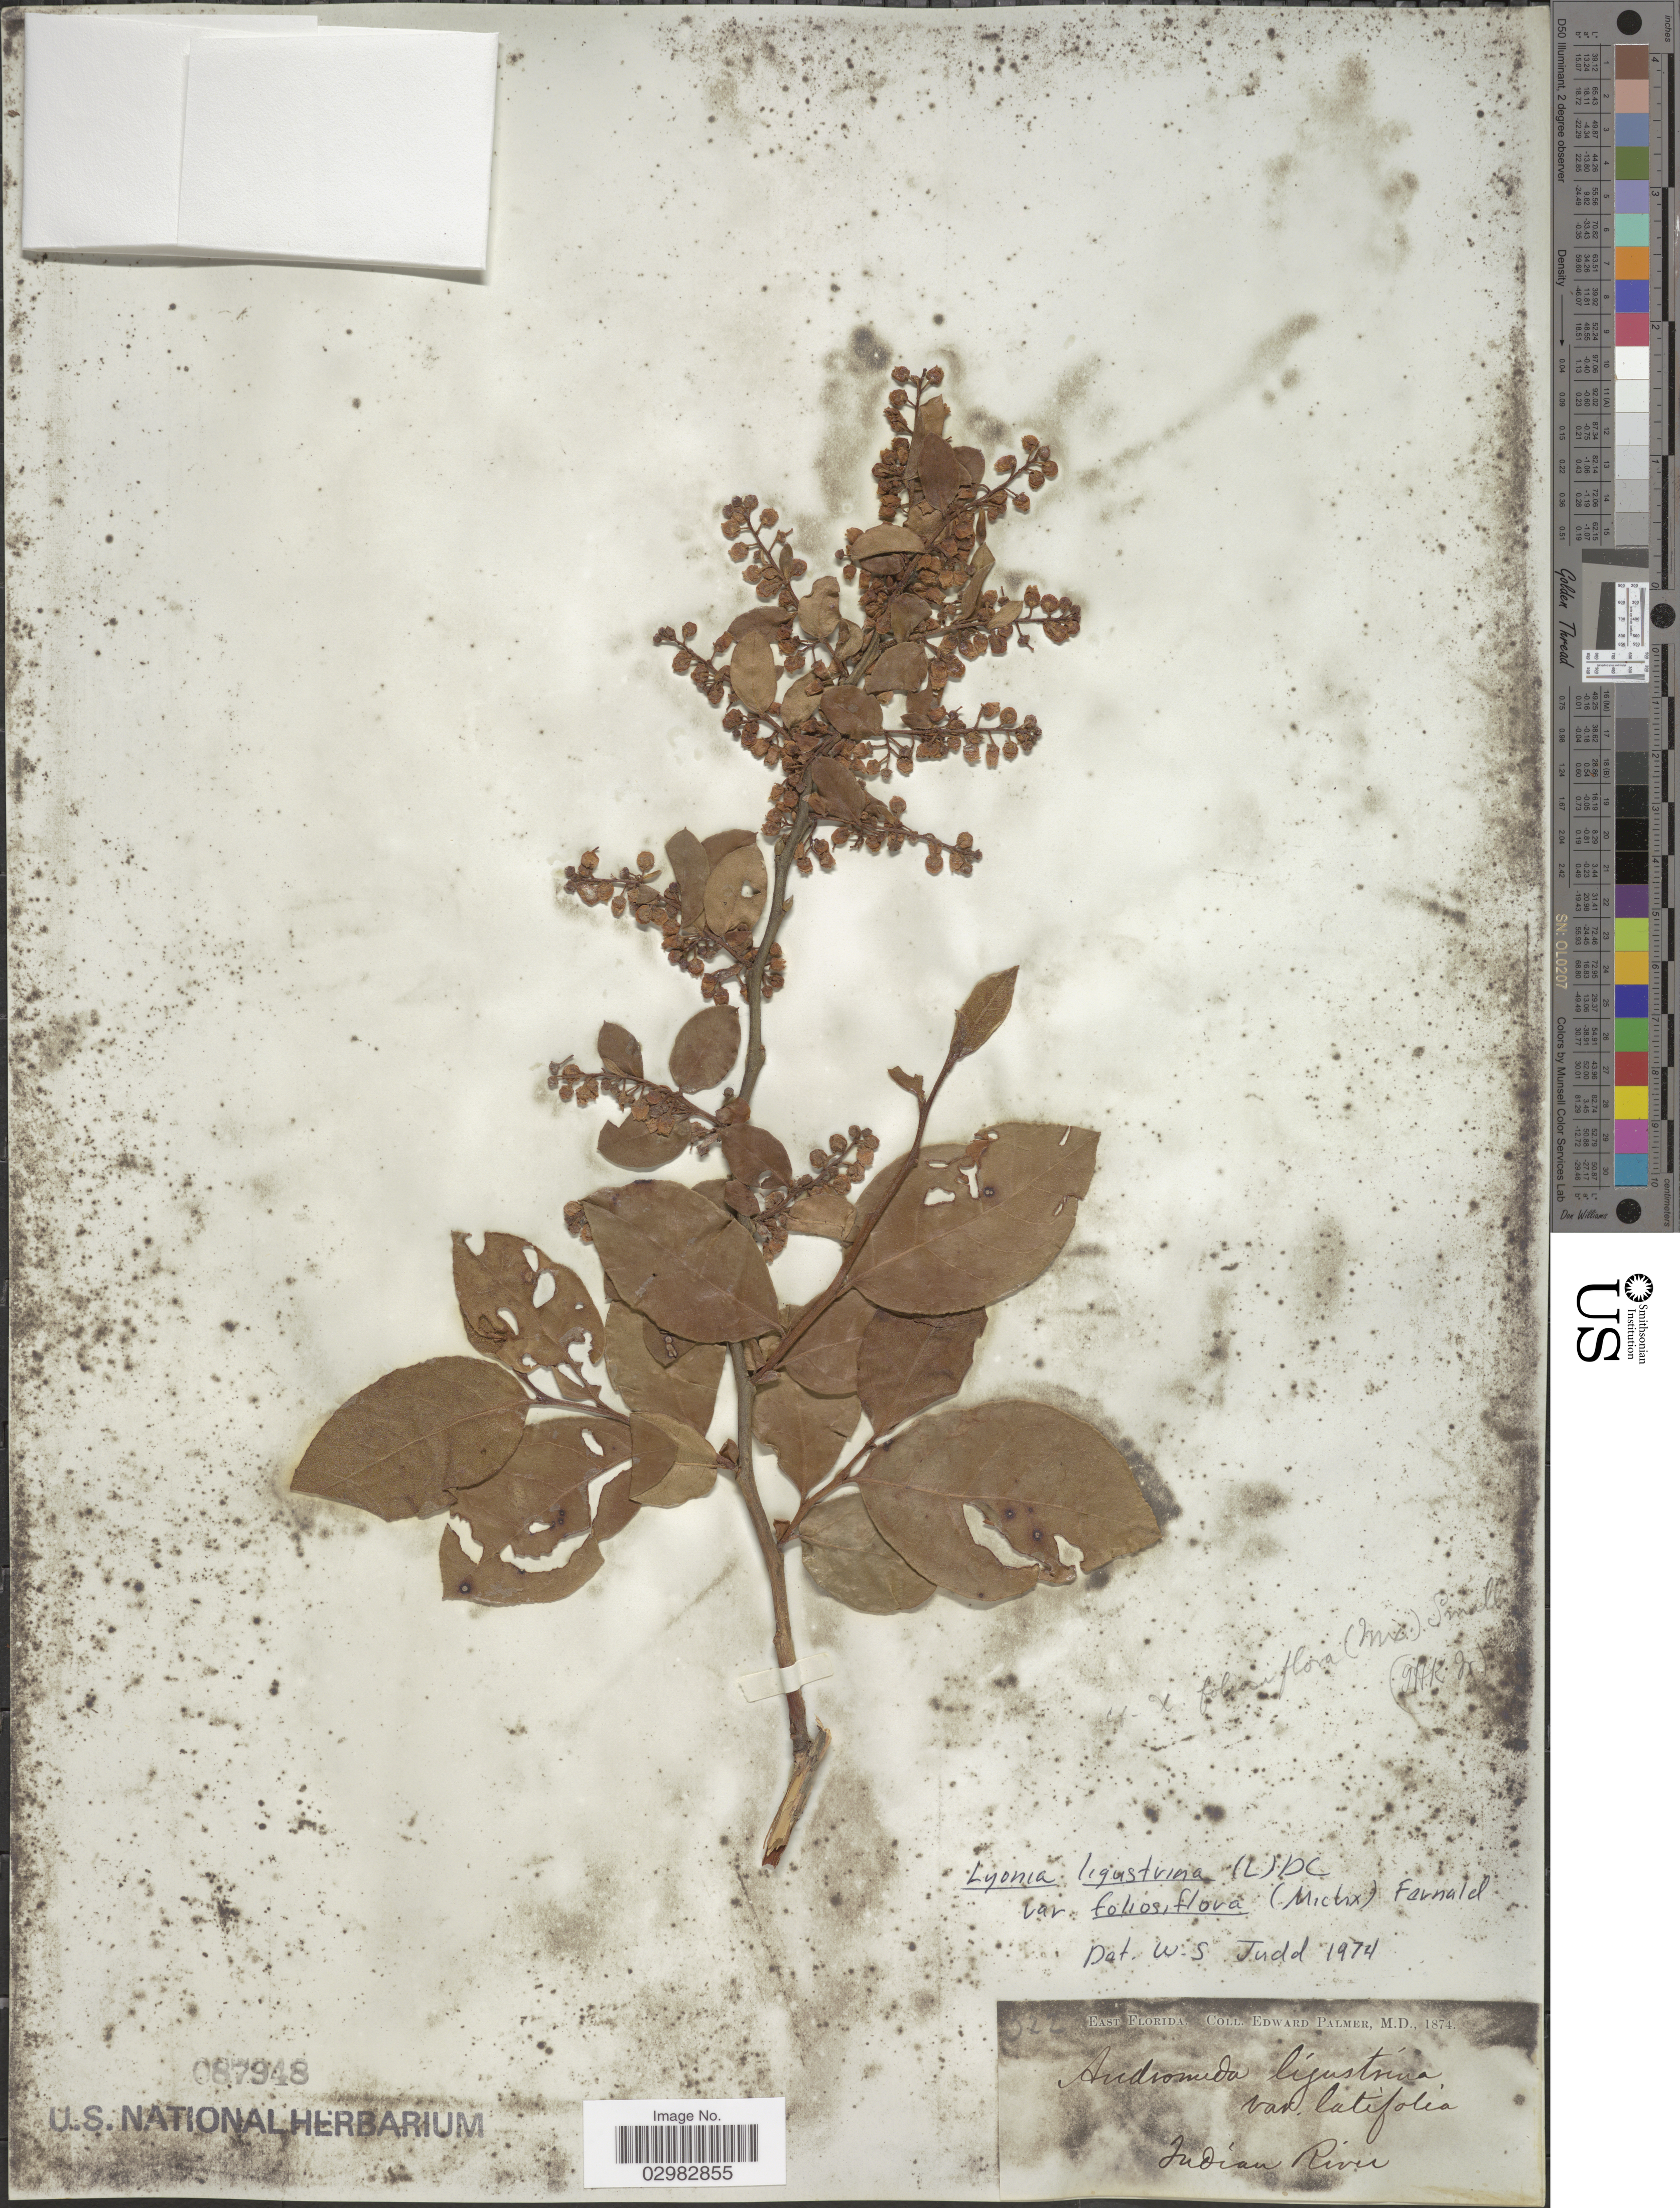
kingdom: Plantae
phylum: Tracheophyta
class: Magnoliopsida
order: Ericales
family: Ericaceae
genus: Lyonia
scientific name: Lyonia ligustrina var. foliosiflora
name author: (Michx.) Fernald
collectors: E. Palmer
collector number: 522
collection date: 1874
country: United States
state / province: Florida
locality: East Florida. Indian River.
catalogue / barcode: US 87948